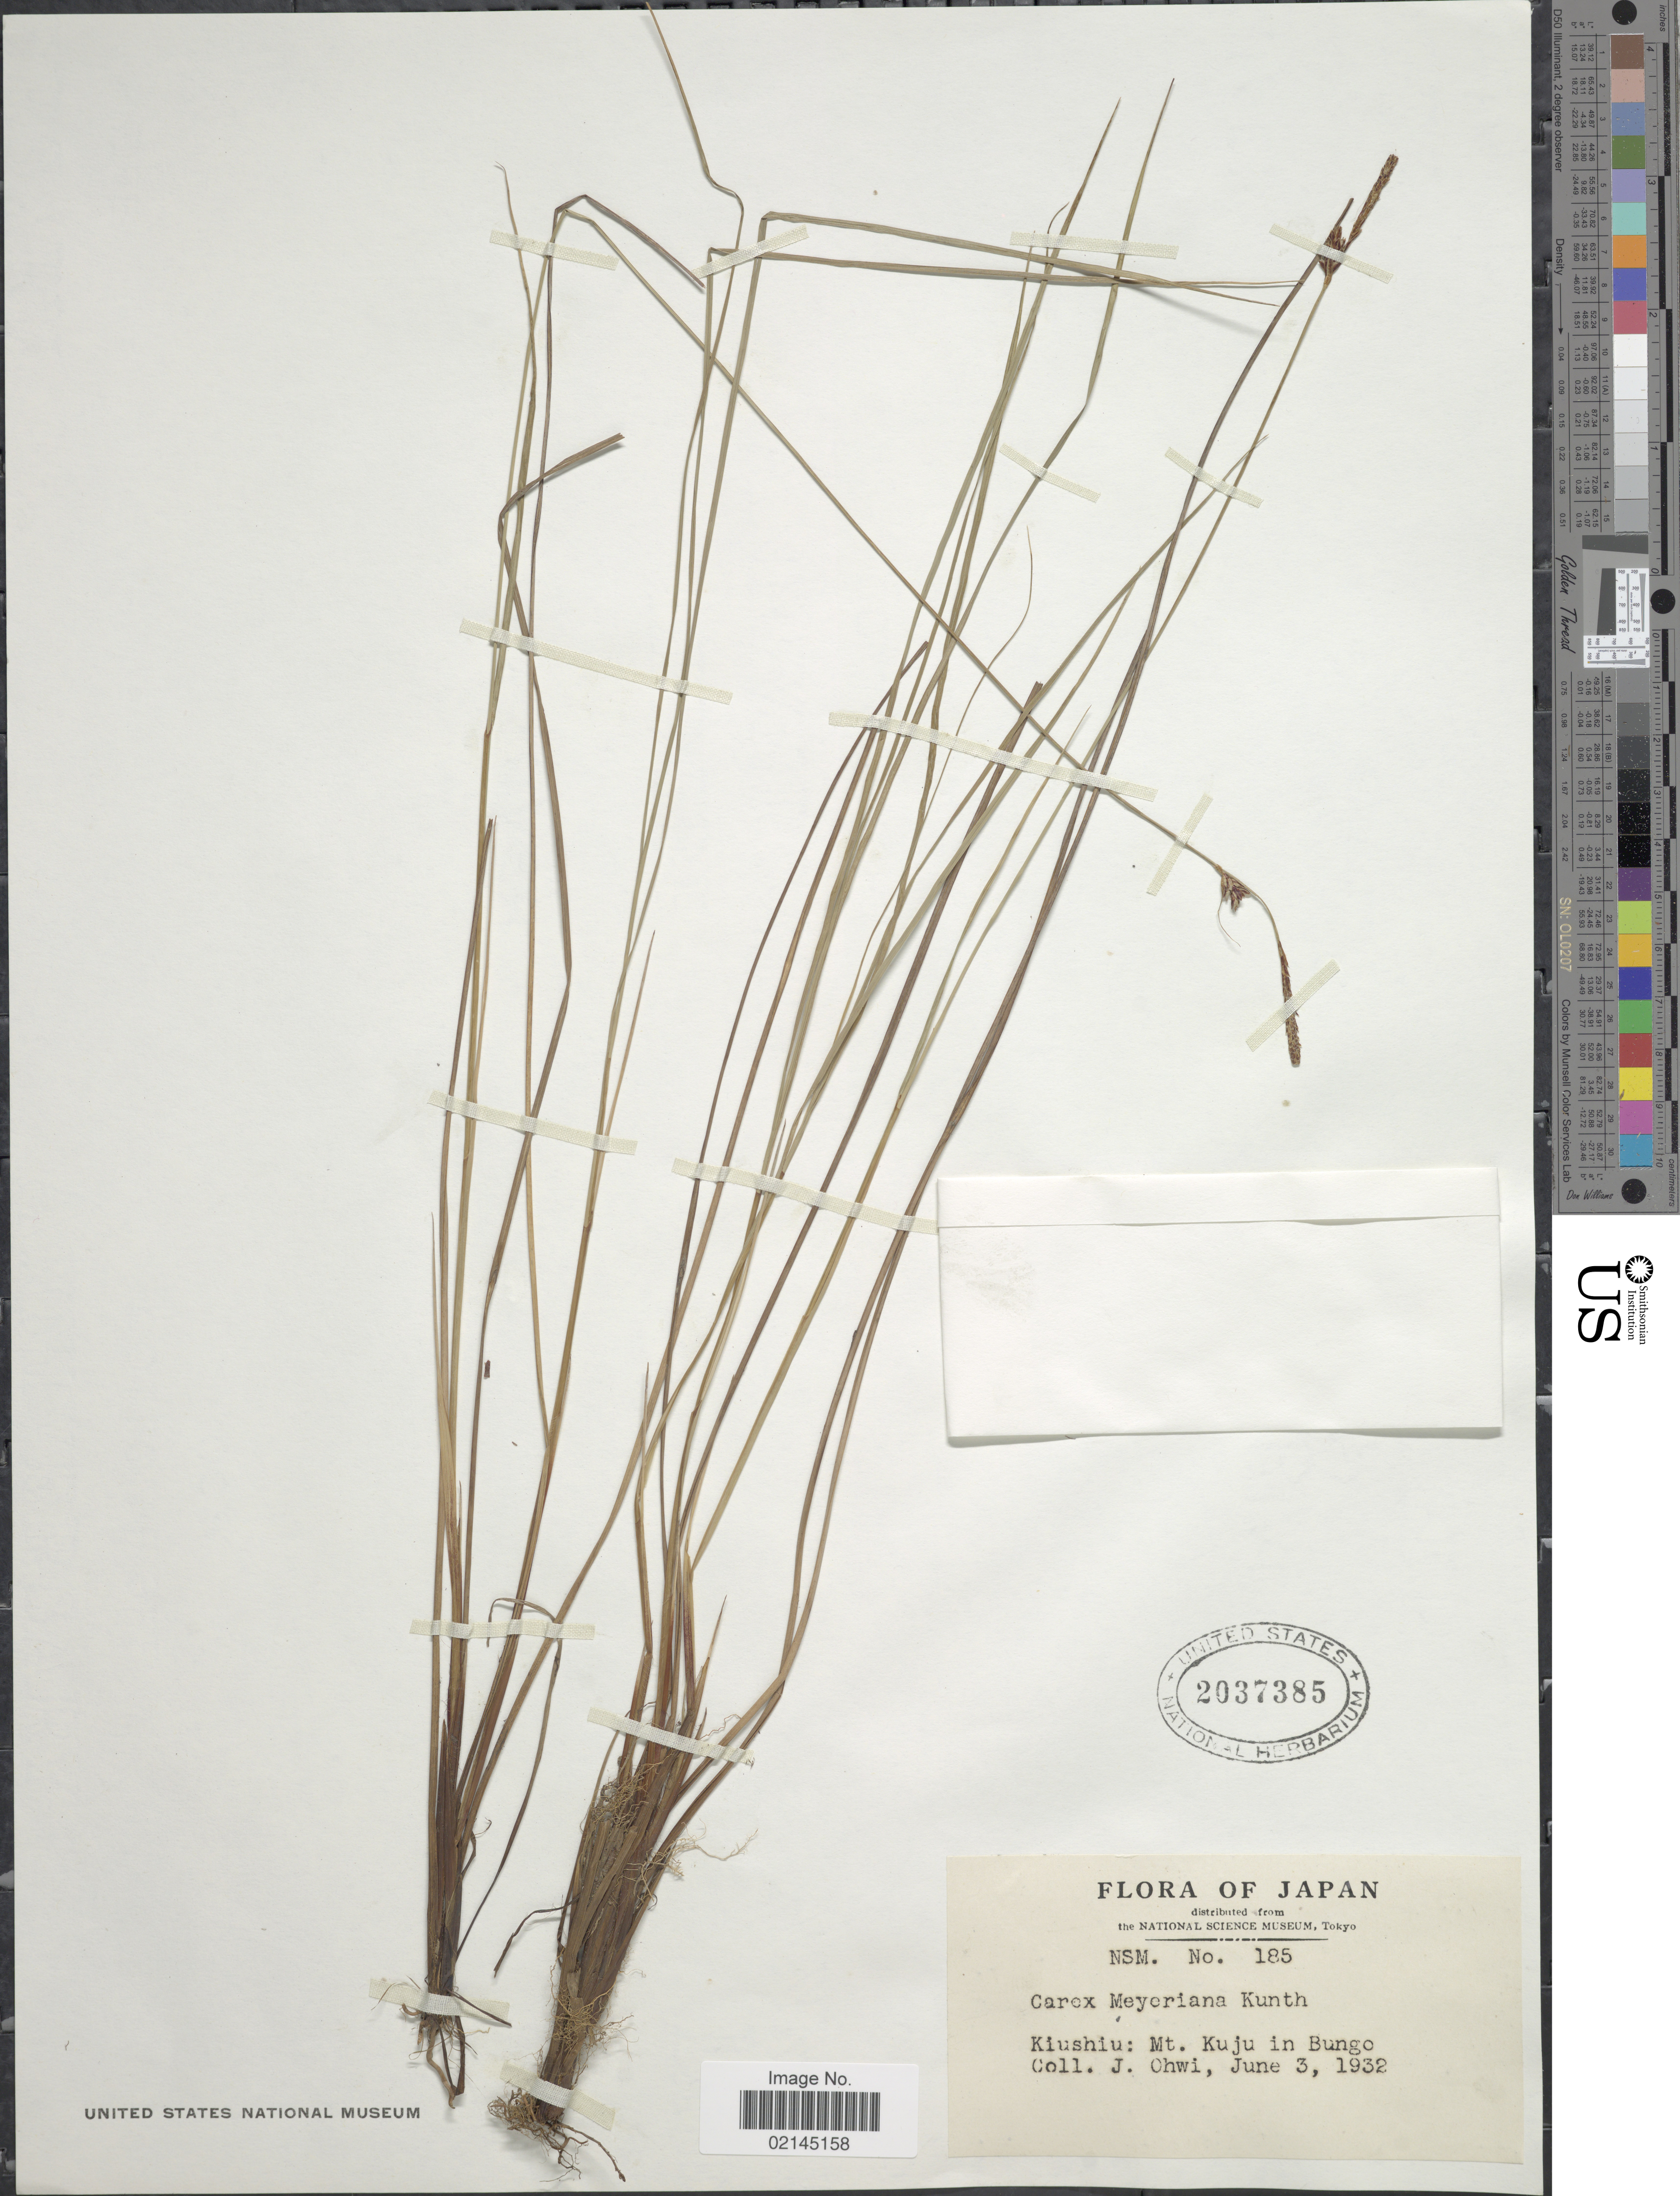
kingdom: Plantae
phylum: Tracheophyta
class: Liliopsida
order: Poales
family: Cyperaceae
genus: Carex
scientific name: Carex meyeriana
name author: Kunth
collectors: J. Ohwi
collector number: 185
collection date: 1932-06-03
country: Japan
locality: Kiushiu: Mt. Kuju in Bungo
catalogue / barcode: US 2037385